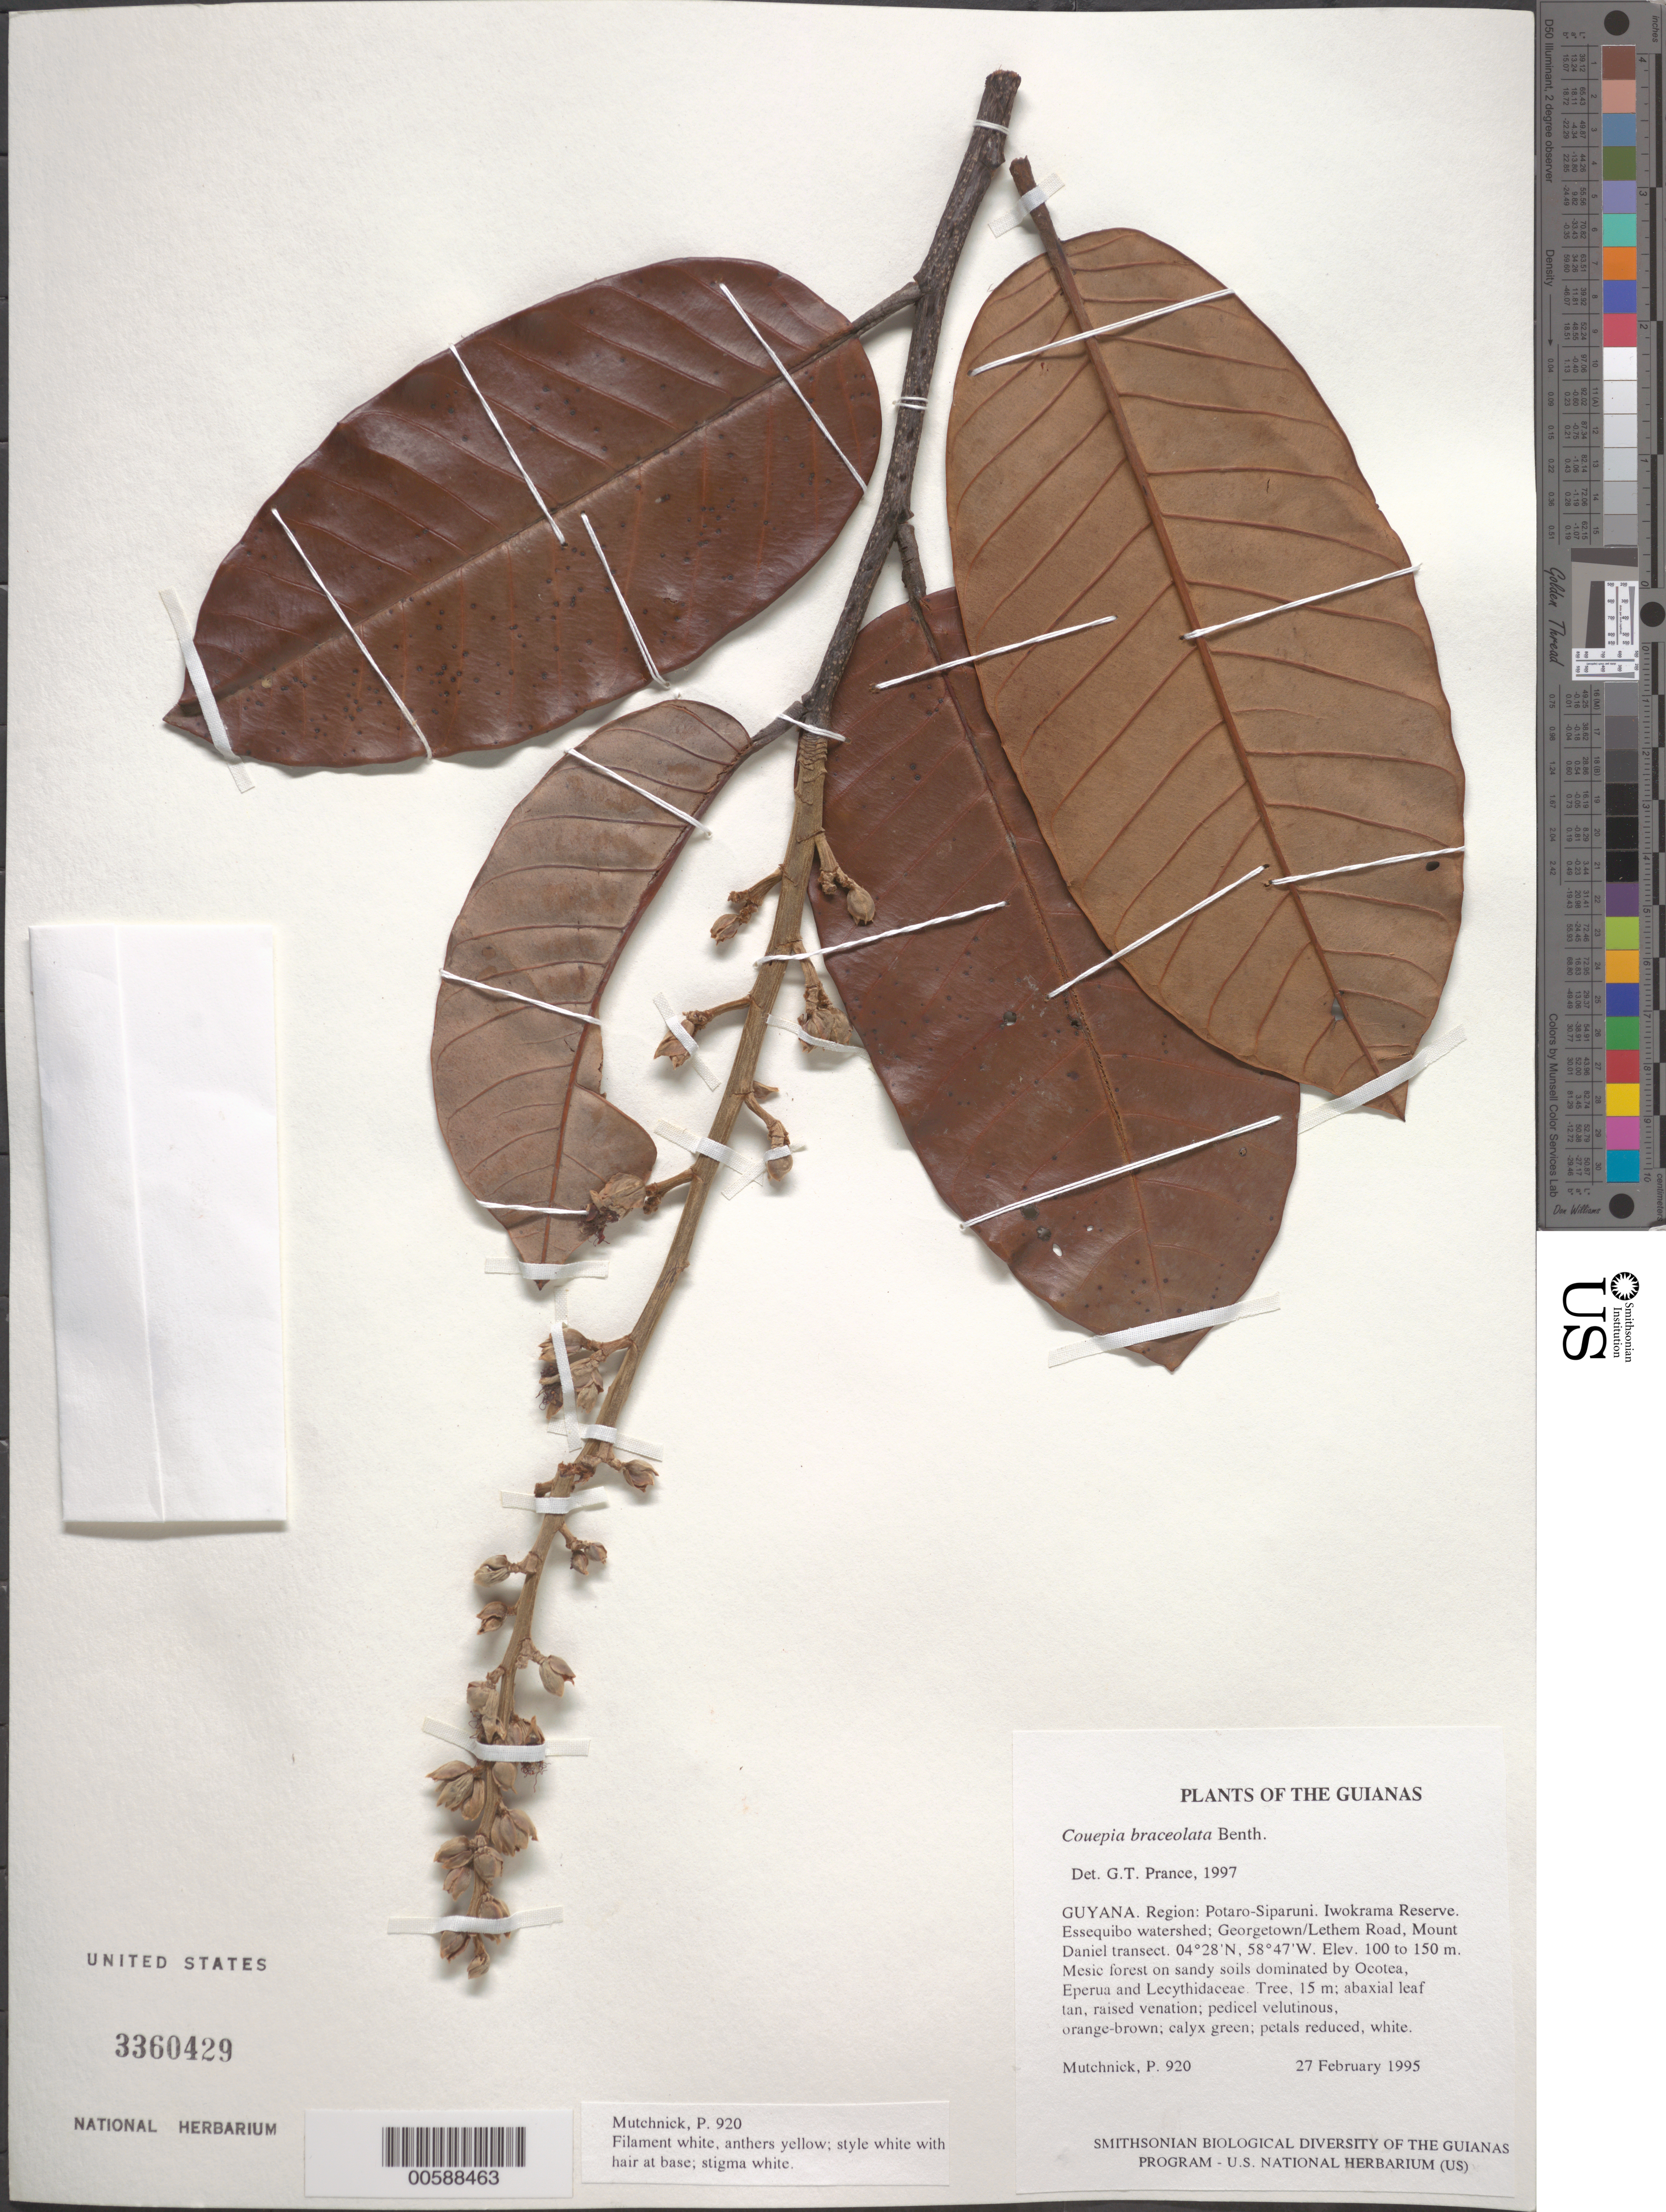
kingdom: Plantae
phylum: Tracheophyta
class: Magnoliopsida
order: Malpighiales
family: Chrysobalanaceae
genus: Couepia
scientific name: Couepia bracteosa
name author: Benth.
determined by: Prance, G. T.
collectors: P. Mutchnick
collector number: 920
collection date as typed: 27 February 1995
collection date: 1995-02-27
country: Guyana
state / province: Potaro-Siparuni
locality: Iwokrama Reserve. Essequibo watershed; Georgetown/Lethem Road, Mount Daniel transect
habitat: Mesic forest on sandy soils dominated by Ocotea, Eperua and Lecythidaceae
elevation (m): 100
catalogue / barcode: US 3360429